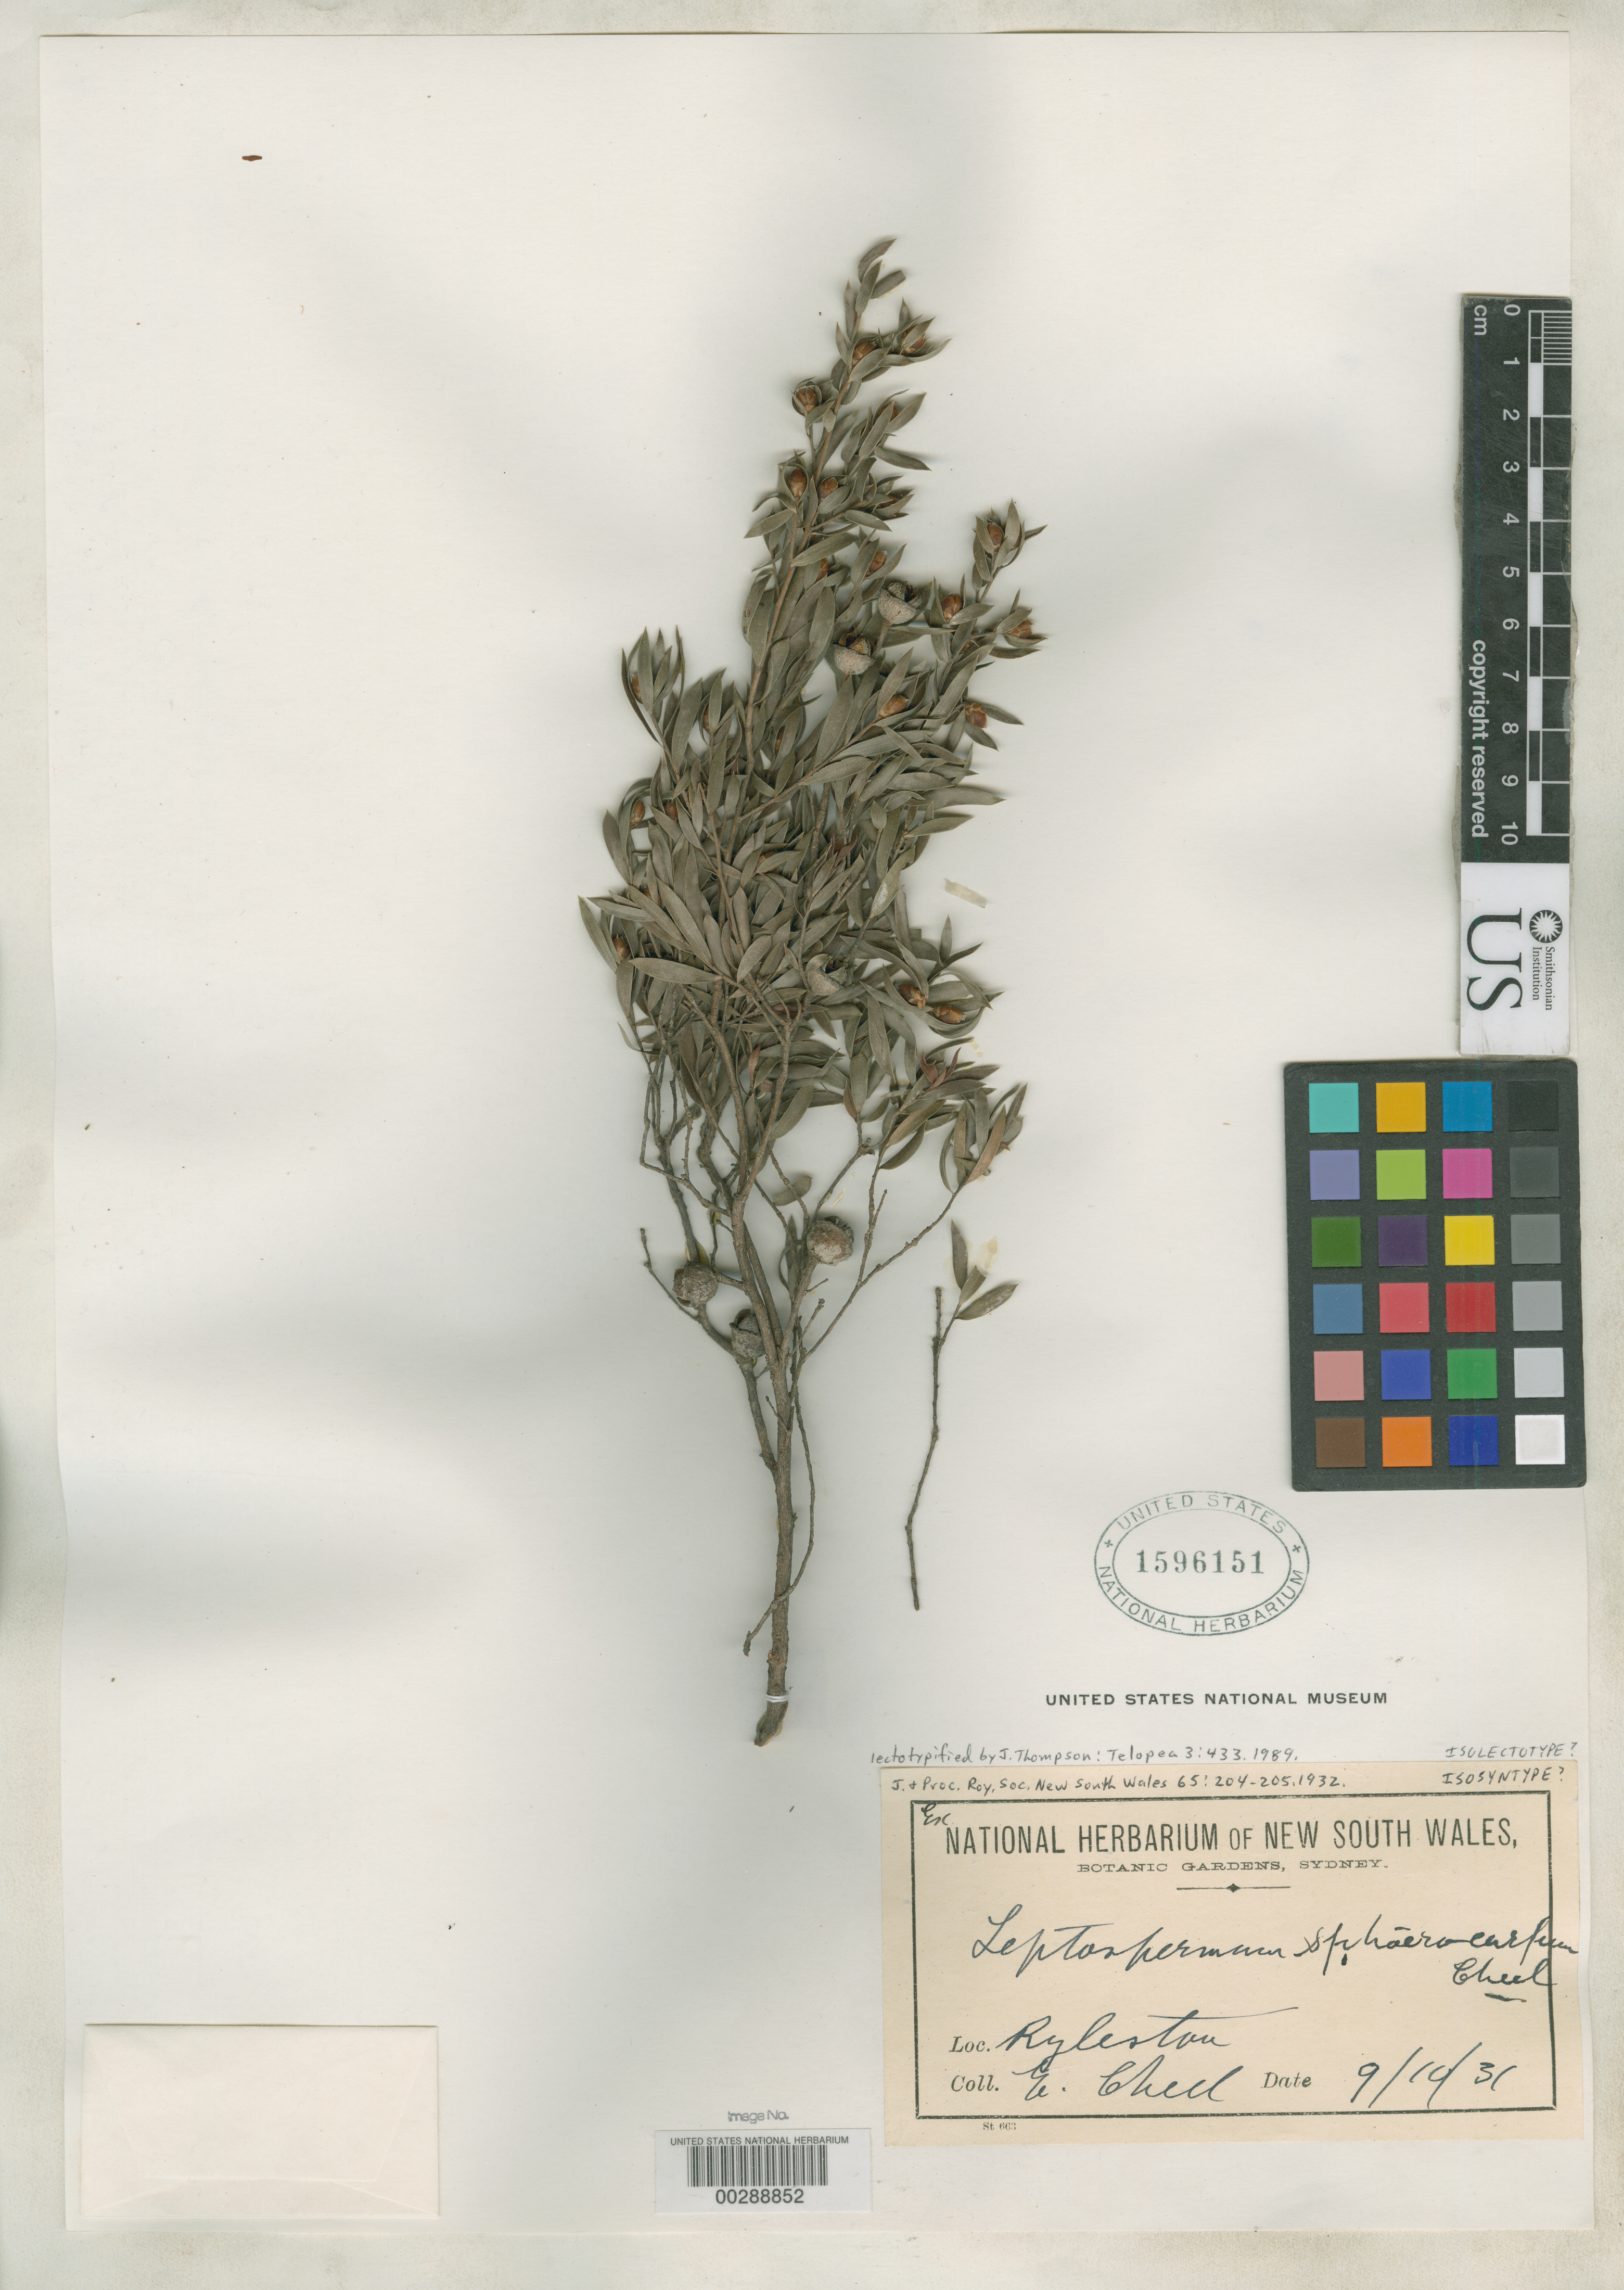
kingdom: Plantae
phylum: Tracheophyta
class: Magnoliopsida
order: Myrtales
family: Myrtaceae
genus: Leptospermum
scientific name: Leptospermum sphaerocarpum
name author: Cheel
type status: Isolectotype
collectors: E. Cheel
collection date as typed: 09 Oct 1931 or 10 Sep 1931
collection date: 1931-09-10 or 1931-10-09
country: Australia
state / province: New South Wales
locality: Rylestan.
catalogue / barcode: US 1596151